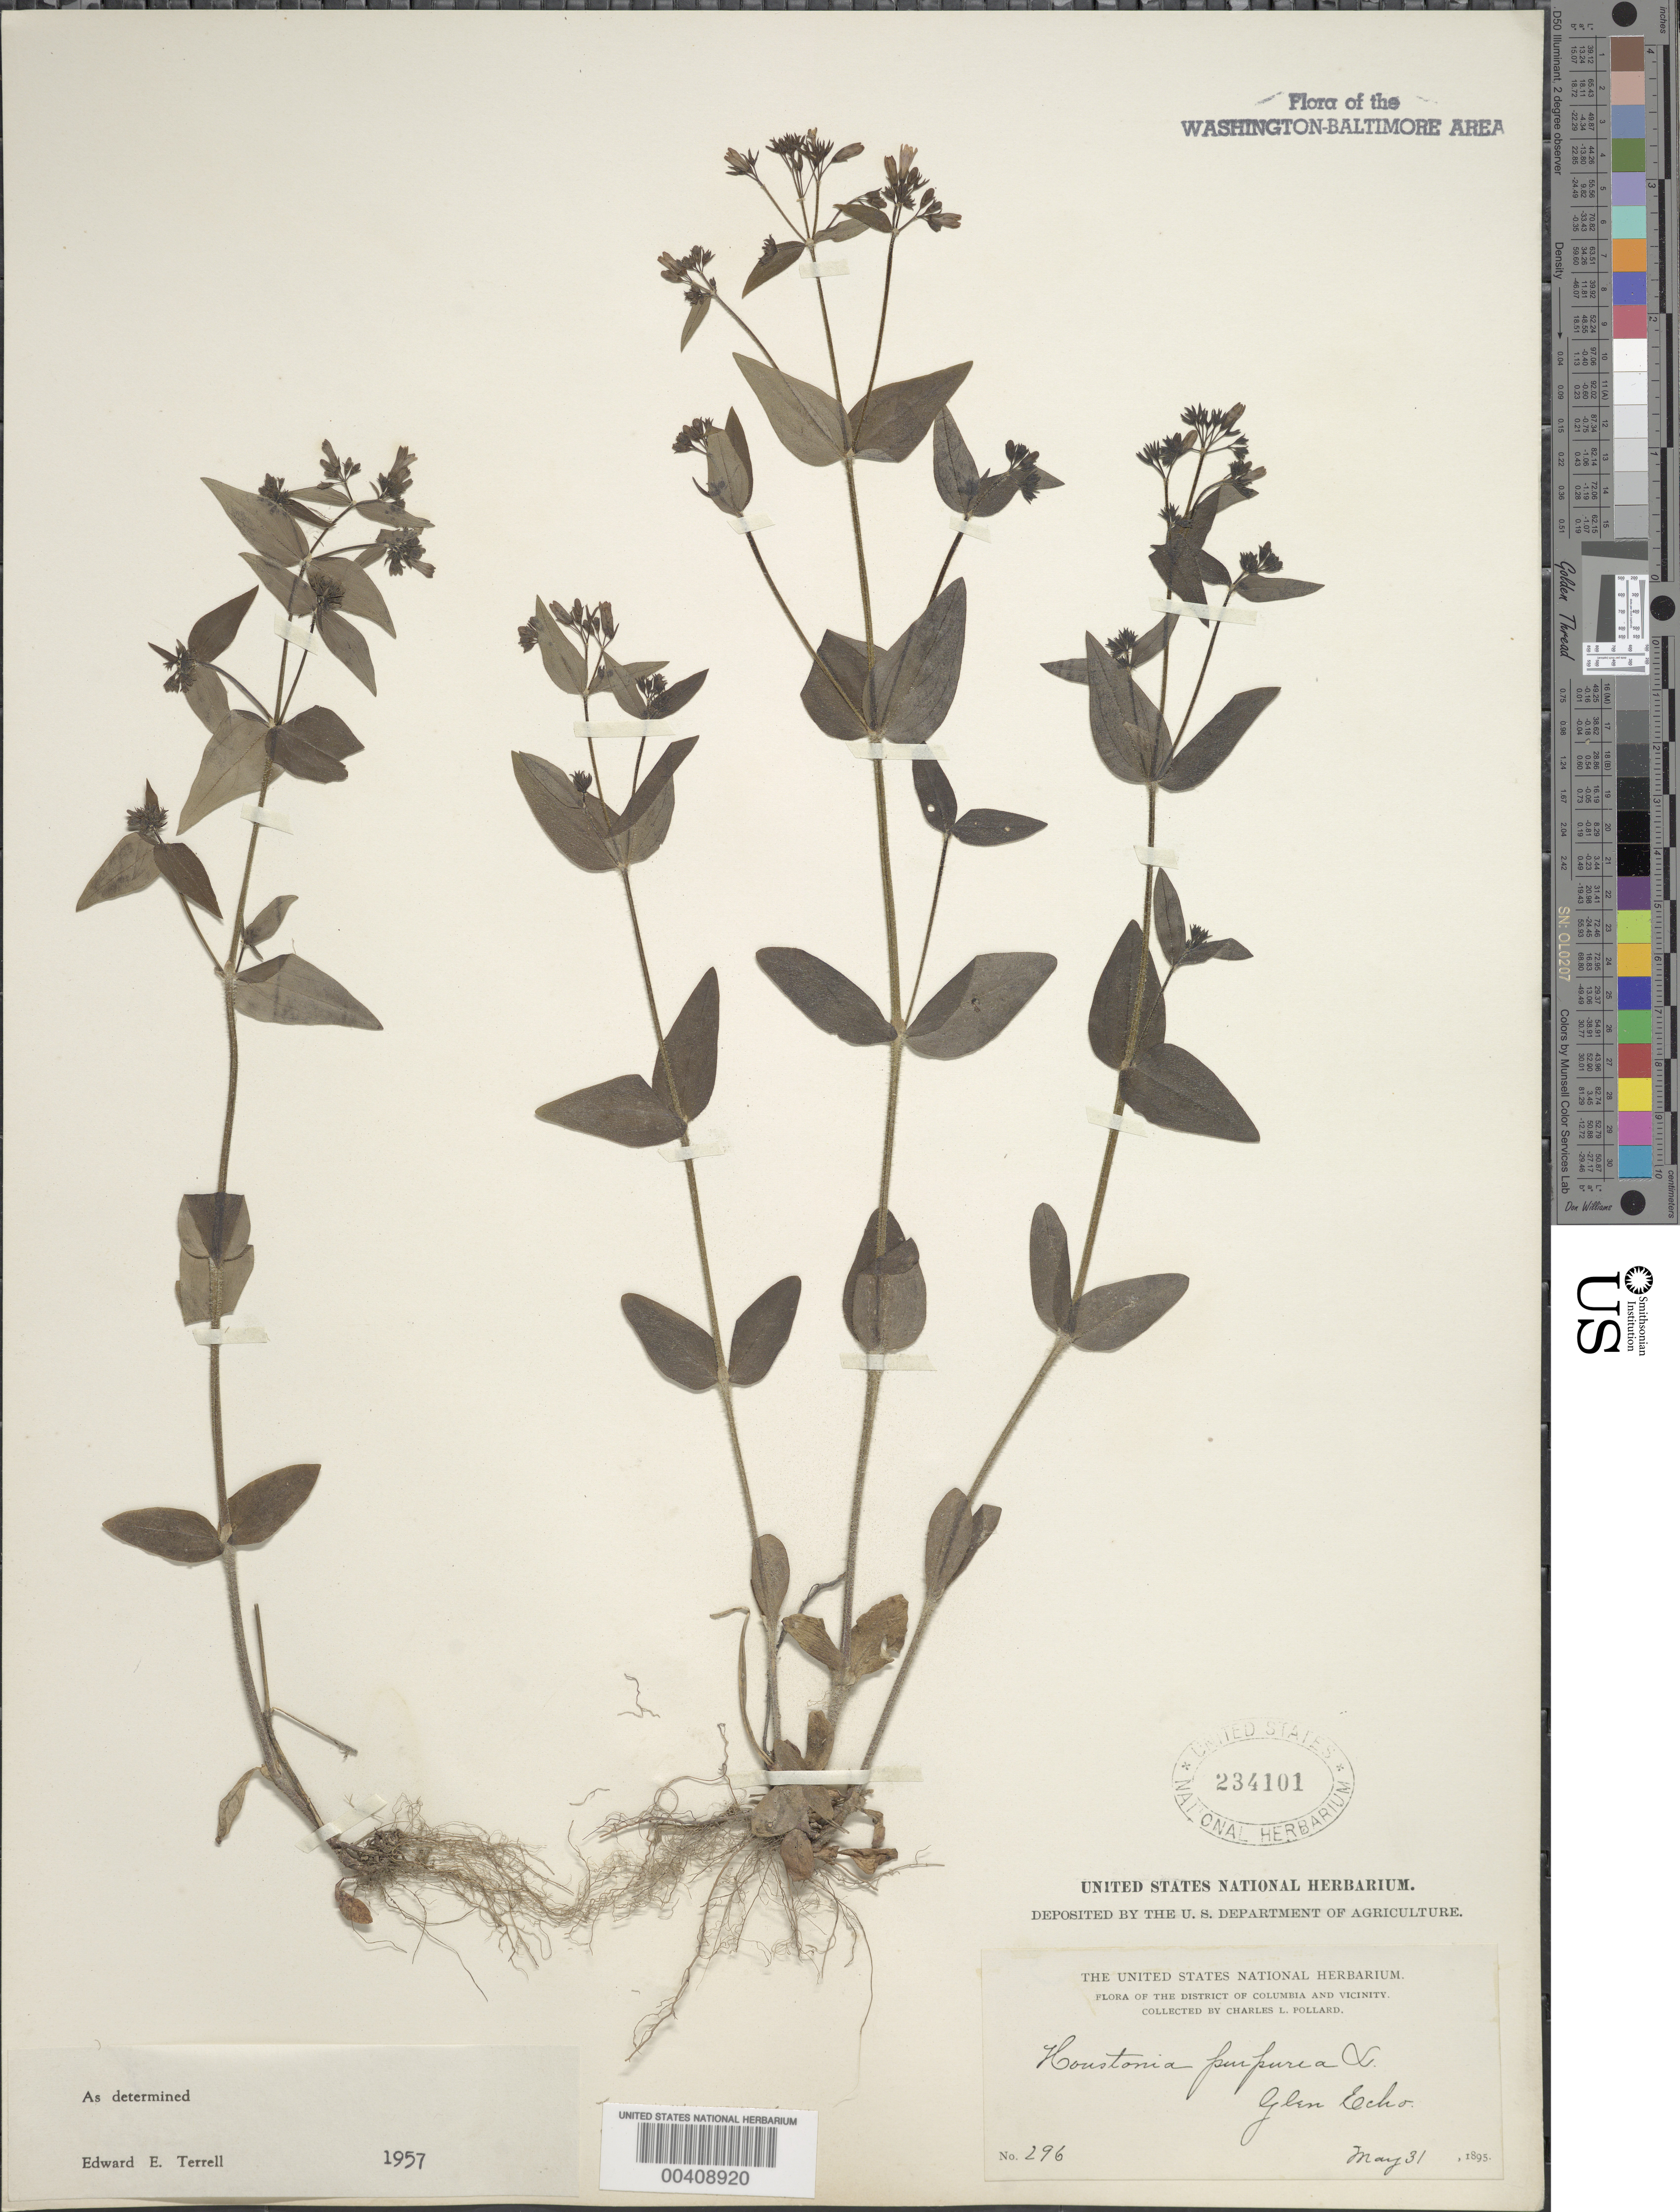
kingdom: Plantae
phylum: Tracheophyta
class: Magnoliopsida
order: Gentianales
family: Rubiaceae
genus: Houstonia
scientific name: Houstonia purpurea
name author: L.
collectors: C. L. Pollard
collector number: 296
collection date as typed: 31 May 1895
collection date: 1895-05-31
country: United States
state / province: Maryland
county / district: Montgomery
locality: Glen Echo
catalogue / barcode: US 234101